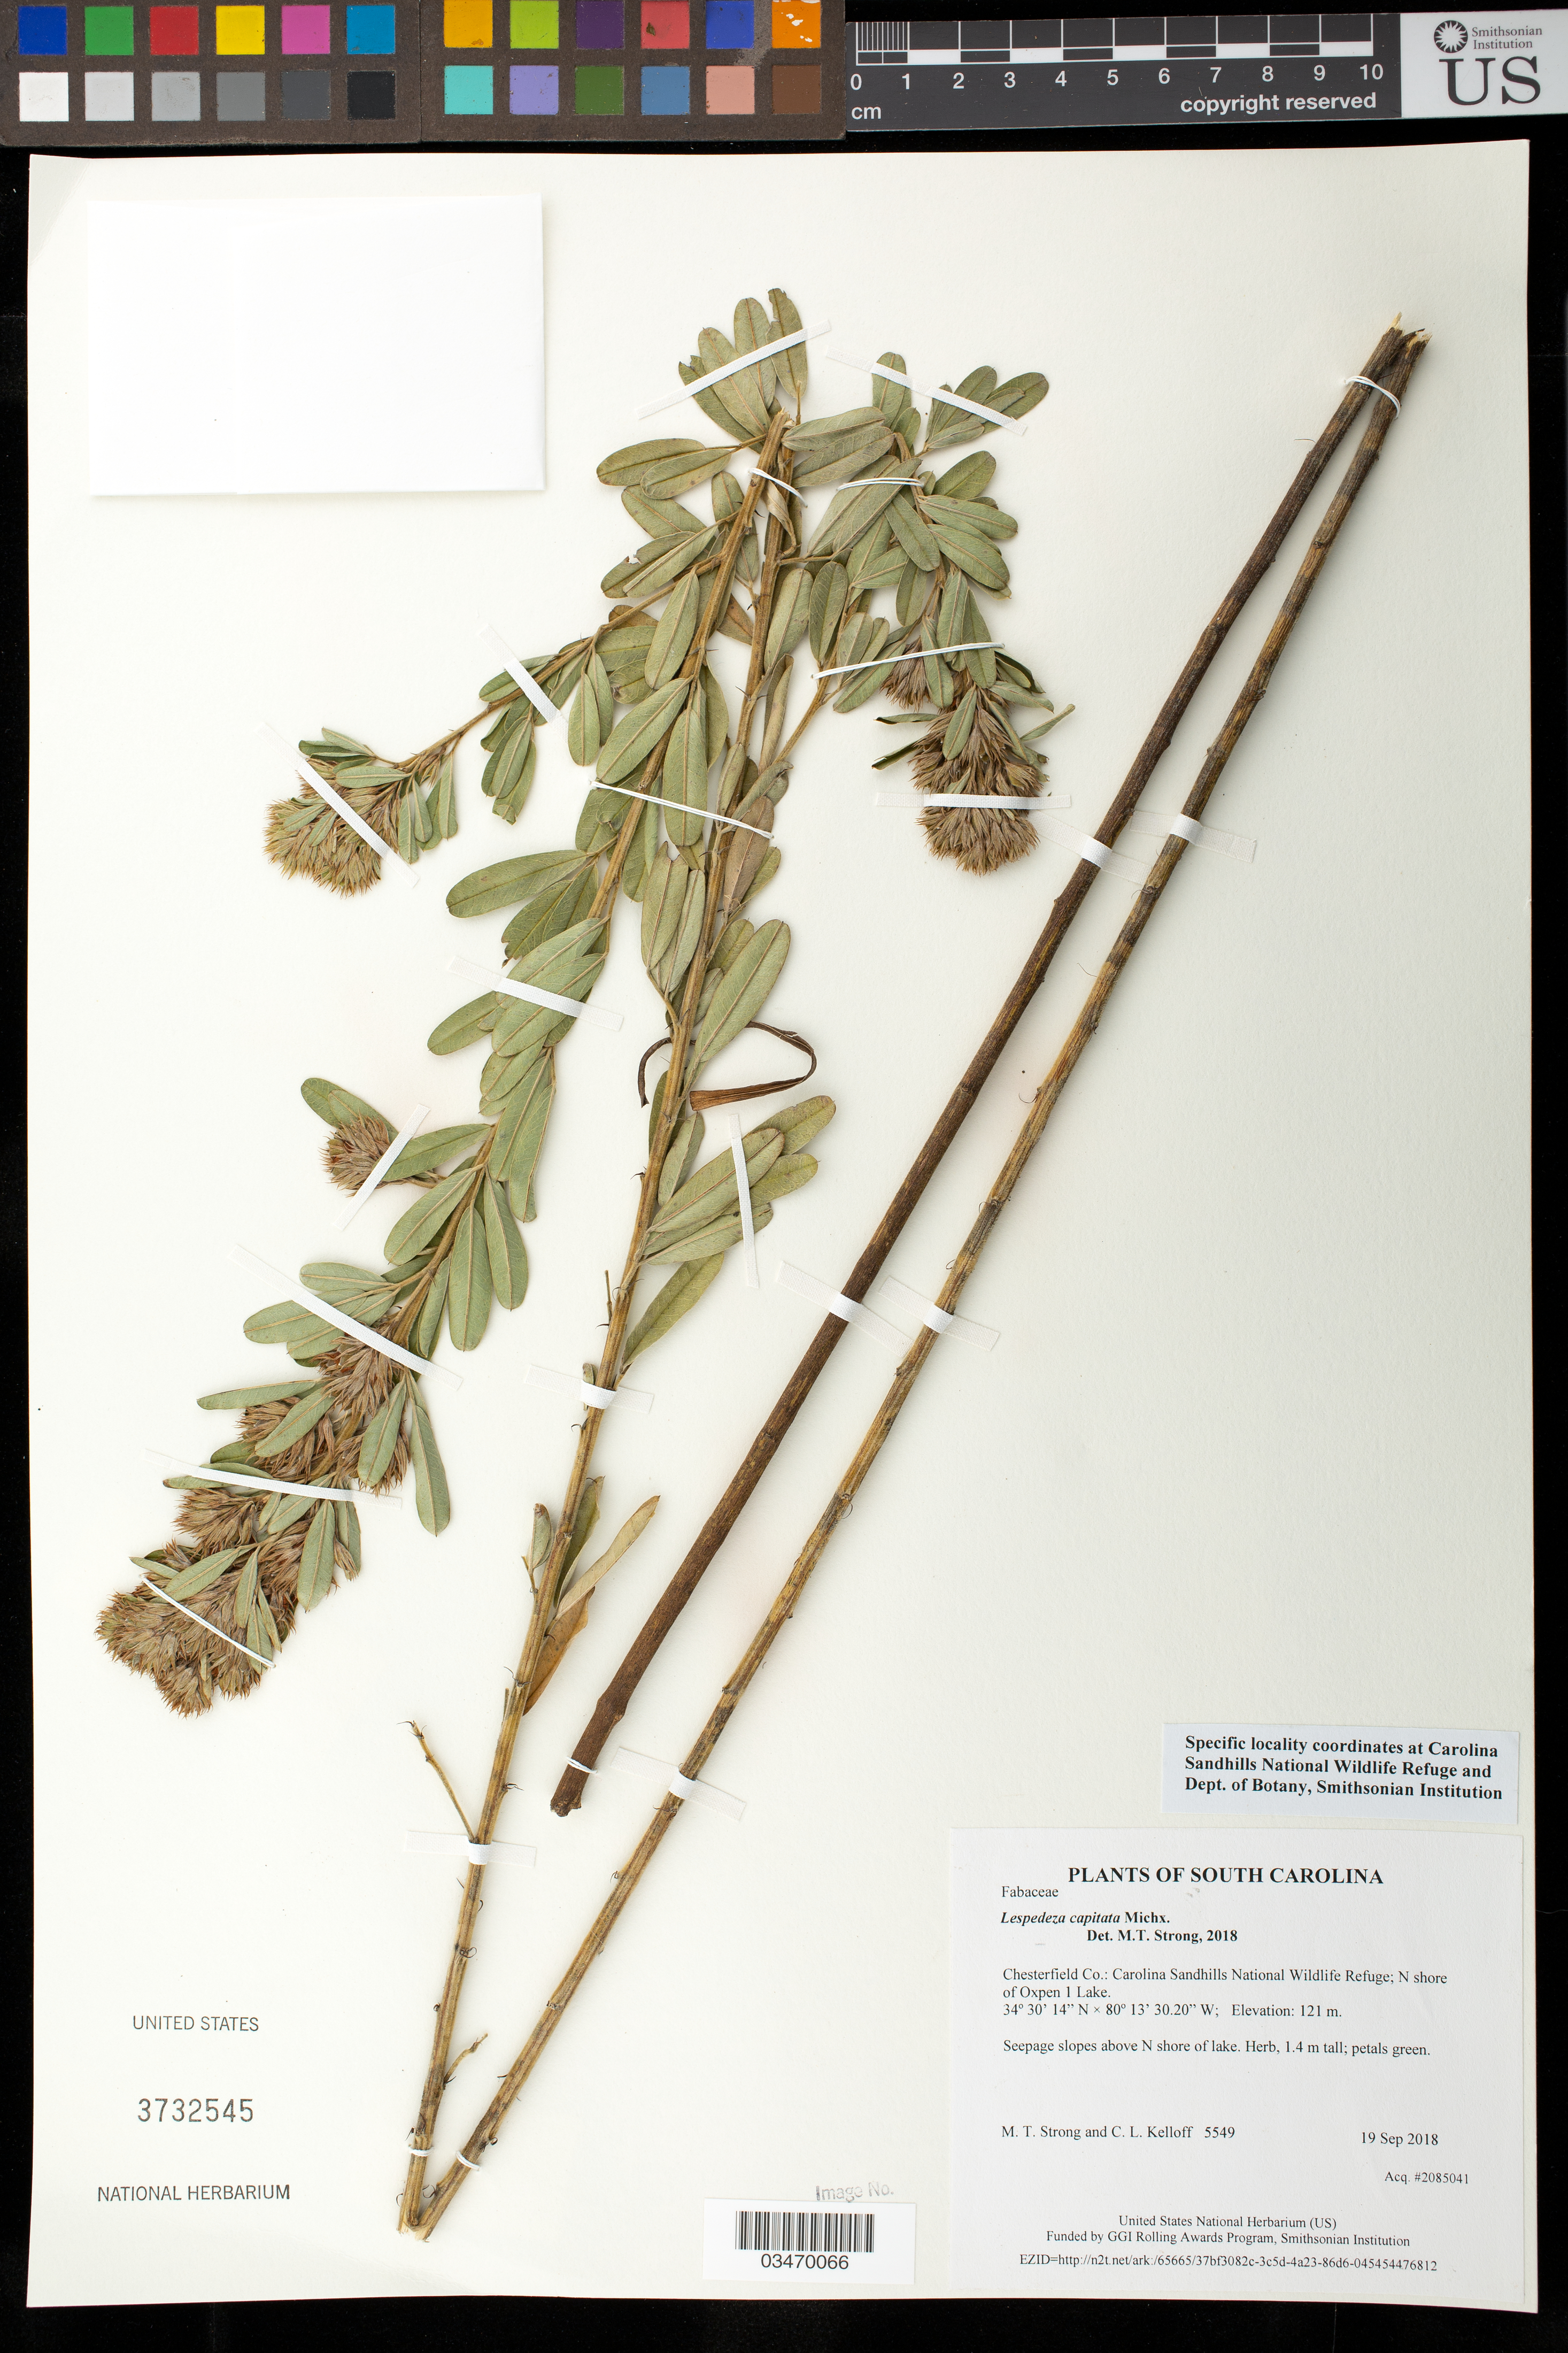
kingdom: Plantae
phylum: Tracheophyta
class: Magnoliopsida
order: Fabales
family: Fabaceae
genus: Lespedeza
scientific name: Lespedeza capitata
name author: Michx.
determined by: Strong, M. T., (US), Smithsonian Institution - National Museum of Natural History (UNITED STATES)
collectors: M. T. Strong & C. L. Kelloff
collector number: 5549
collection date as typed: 19 Sep 2018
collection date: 2018-09-19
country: United States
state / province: South Carolina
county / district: Chesterfield Co.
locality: Carolina Sandhills National Wildlife Refuge; N shore of Oxpen 1 Lake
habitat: Seepage slopes above lake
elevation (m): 121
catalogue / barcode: US 3732545